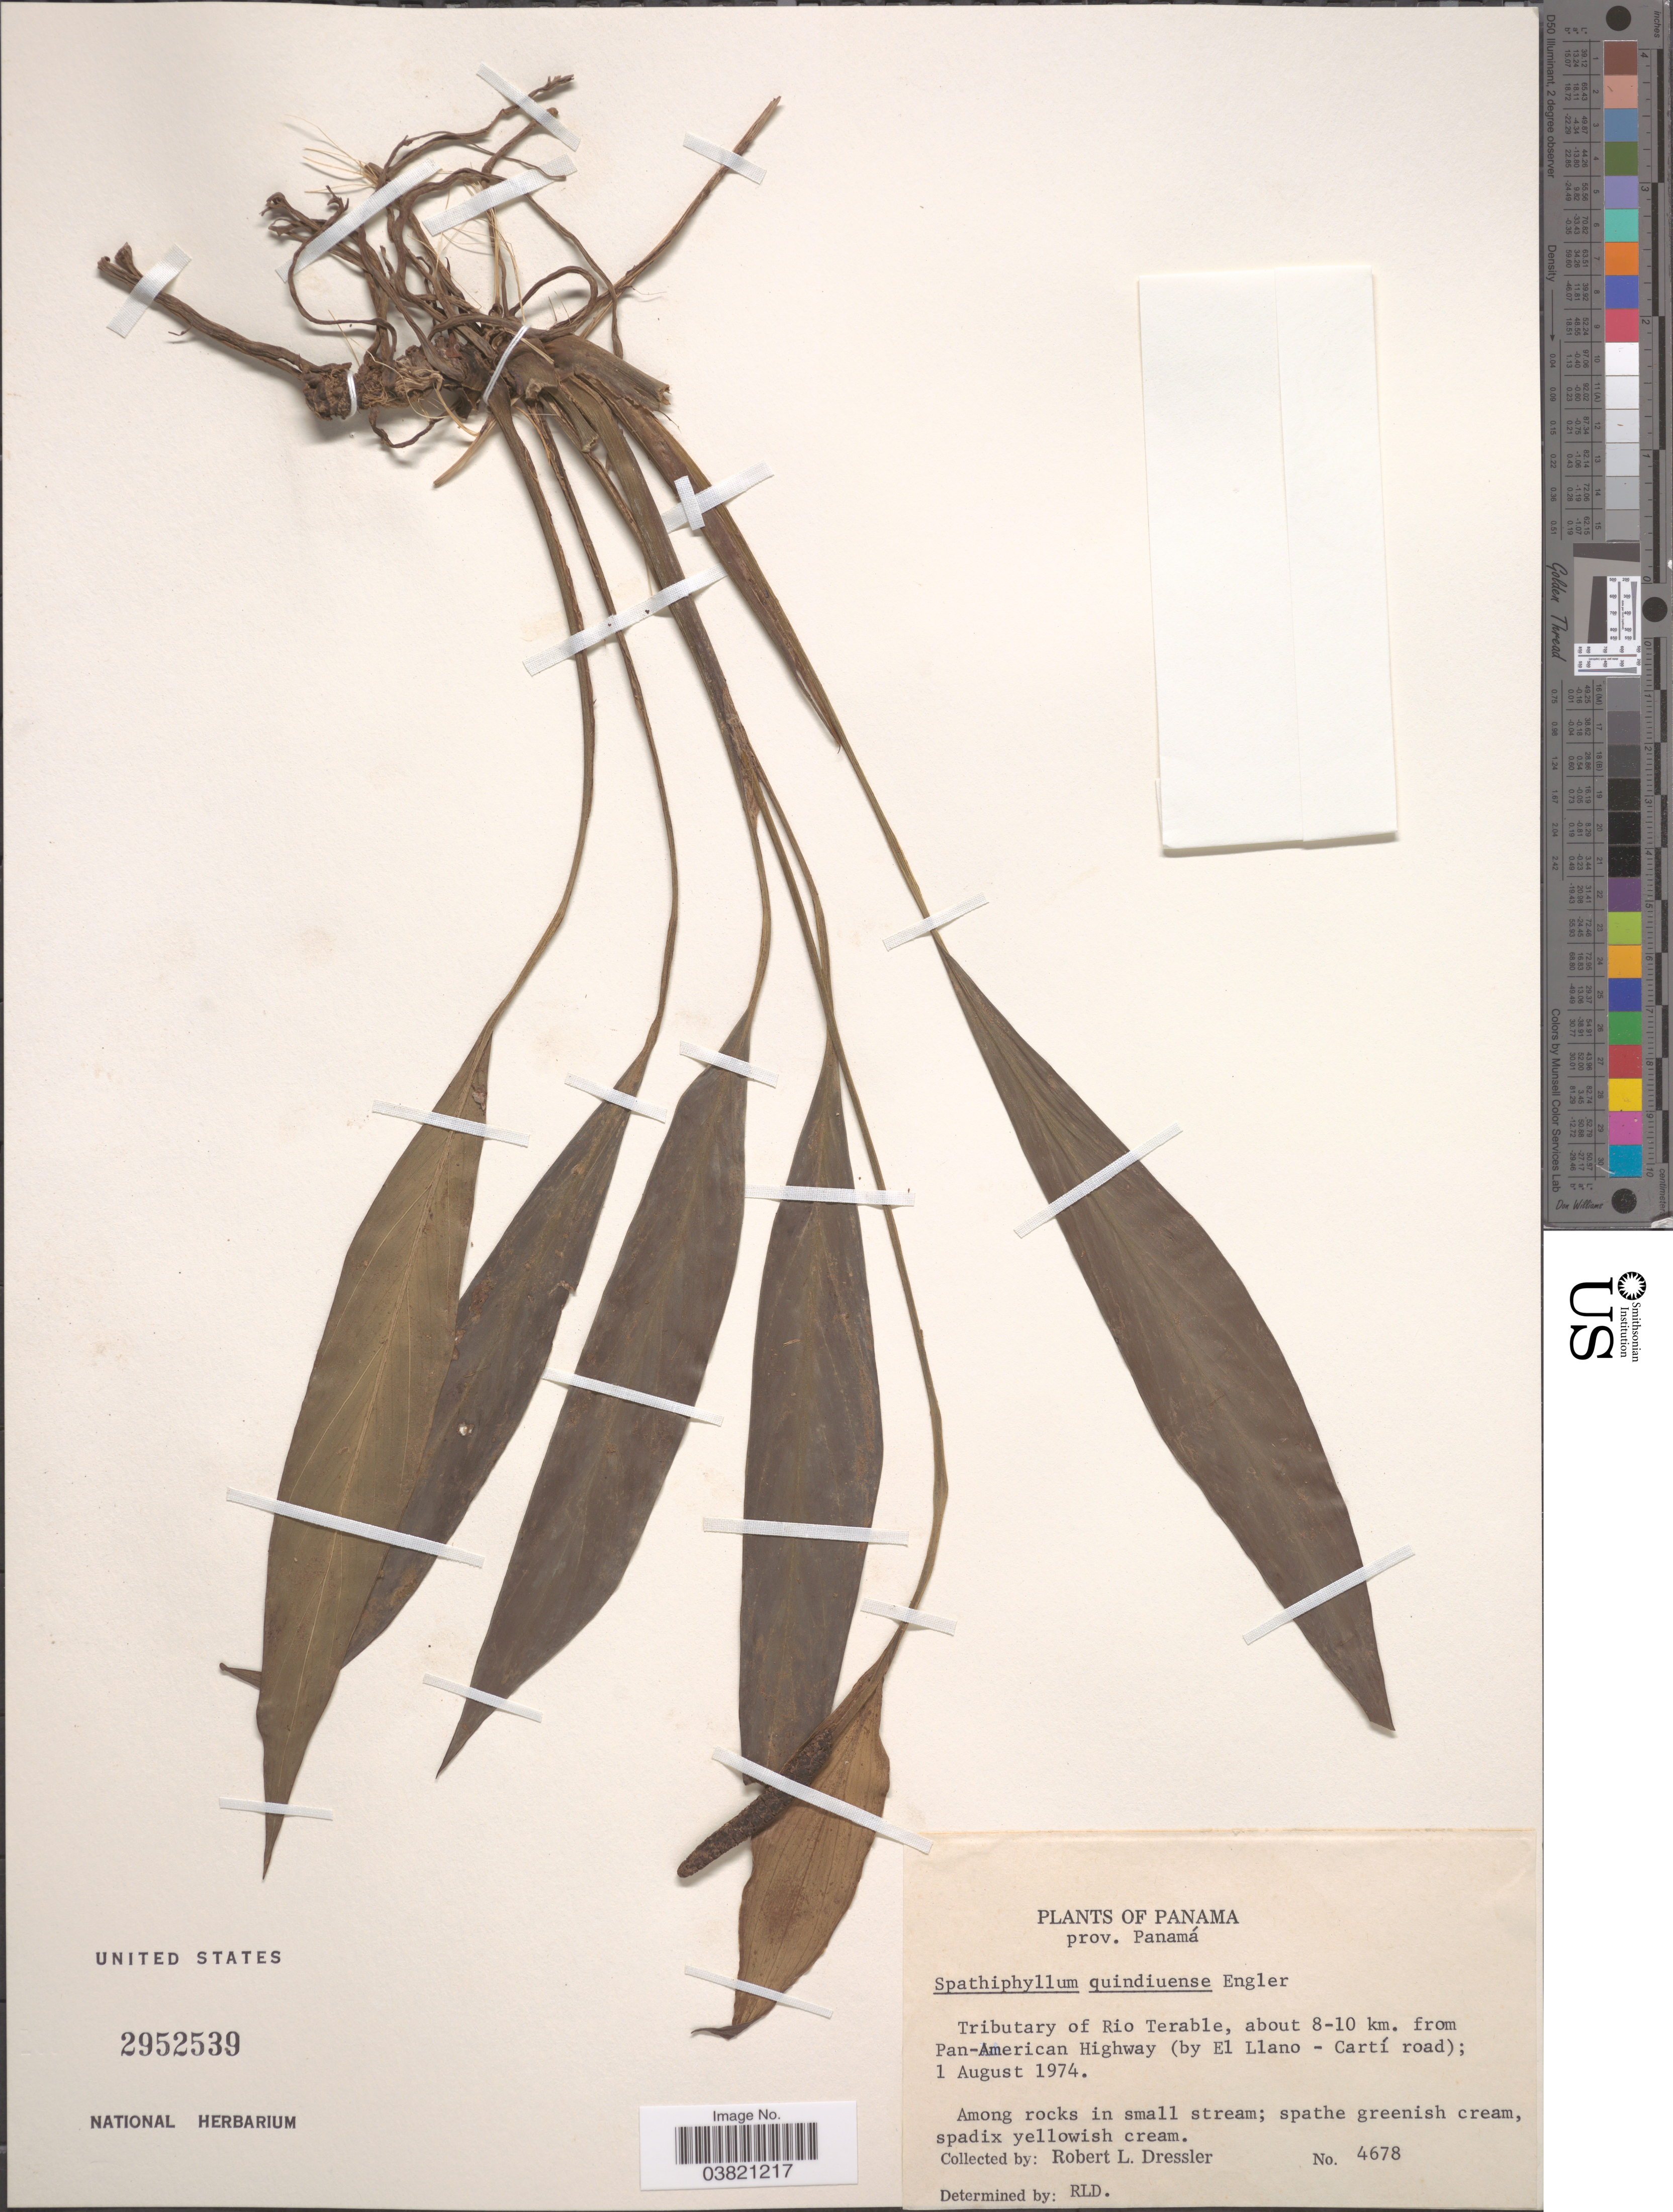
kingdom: Plantae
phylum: Tracheophyta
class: Liliopsida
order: Alismatales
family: Araceae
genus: Spathiphyllum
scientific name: Spathiphyllum quindiuense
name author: Engl.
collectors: R. Dressler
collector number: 4678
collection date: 1974-08-01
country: Panama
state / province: Panamá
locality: Tributary of Rio Terable, about 8-10 km. from Pan-American Highway (by El Llano - Cartí road).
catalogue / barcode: US 2952539